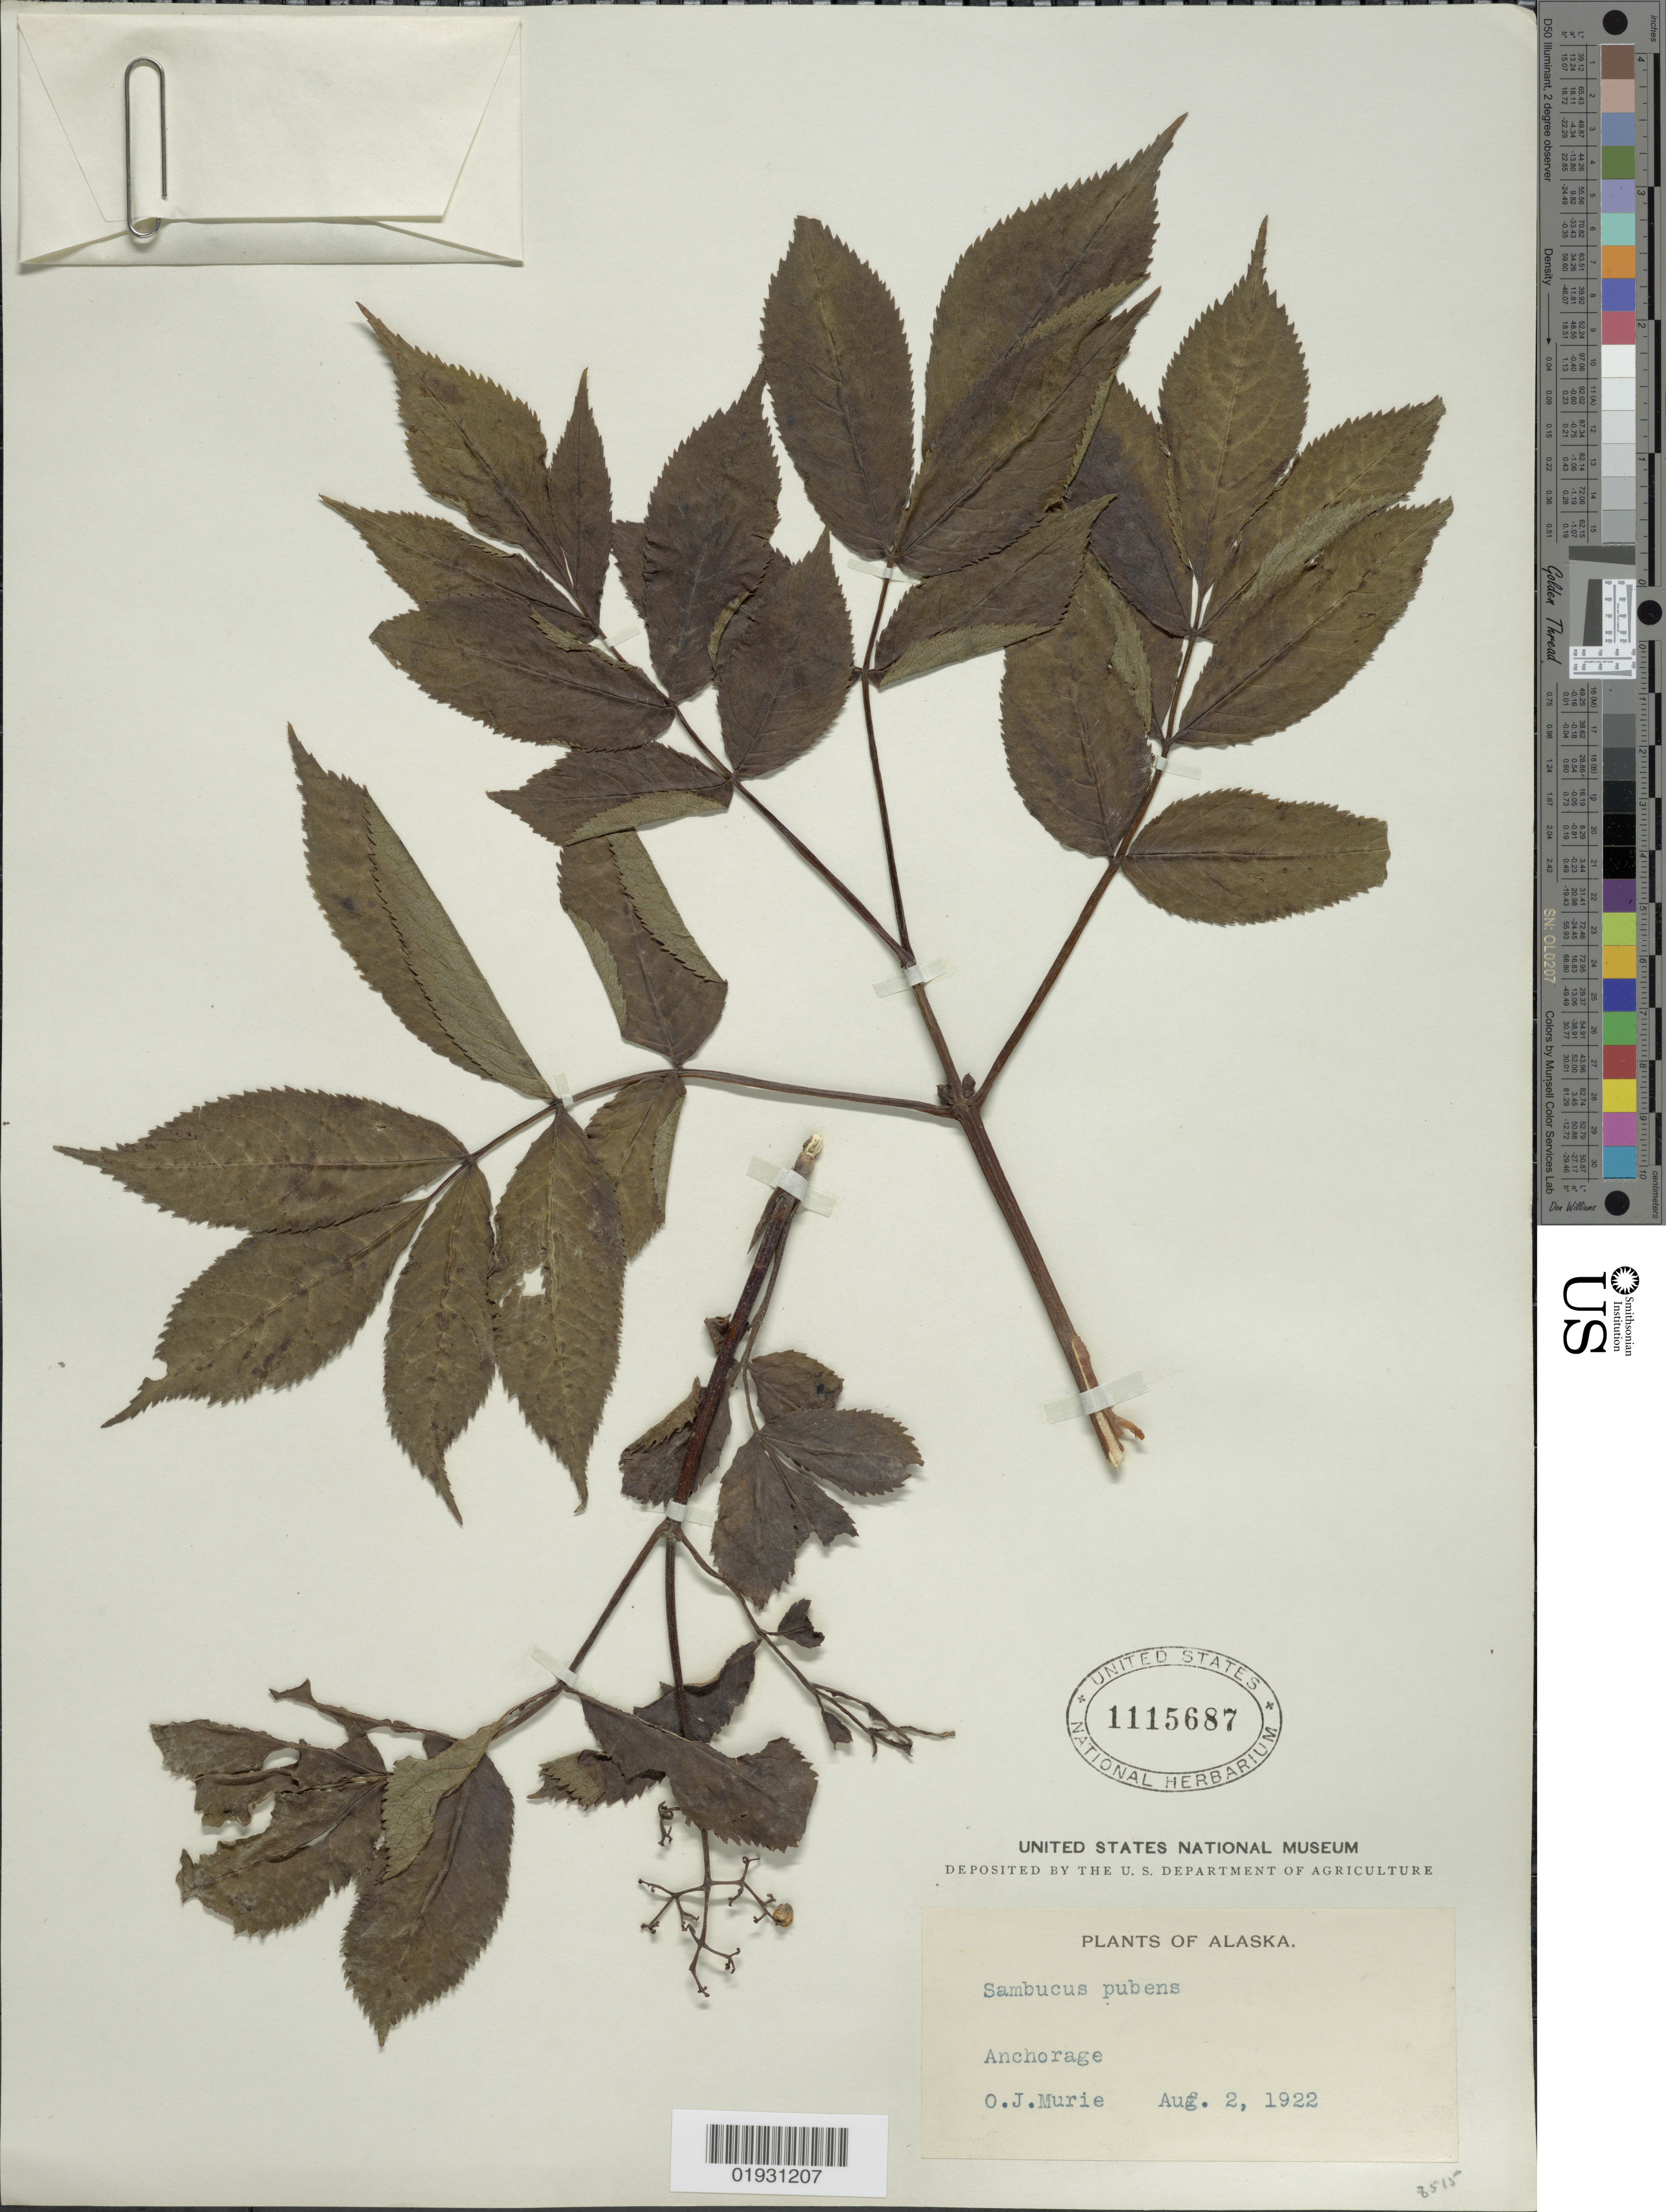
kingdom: Plantae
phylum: Tracheophyta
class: Magnoliopsida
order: Dipsacales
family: Viburnaceae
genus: Sambucus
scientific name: Sambucus pubens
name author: Michx.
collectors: O. Murie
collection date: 1922-08-02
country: United States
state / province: Alaska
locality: Anchorage.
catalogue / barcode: US 1115687